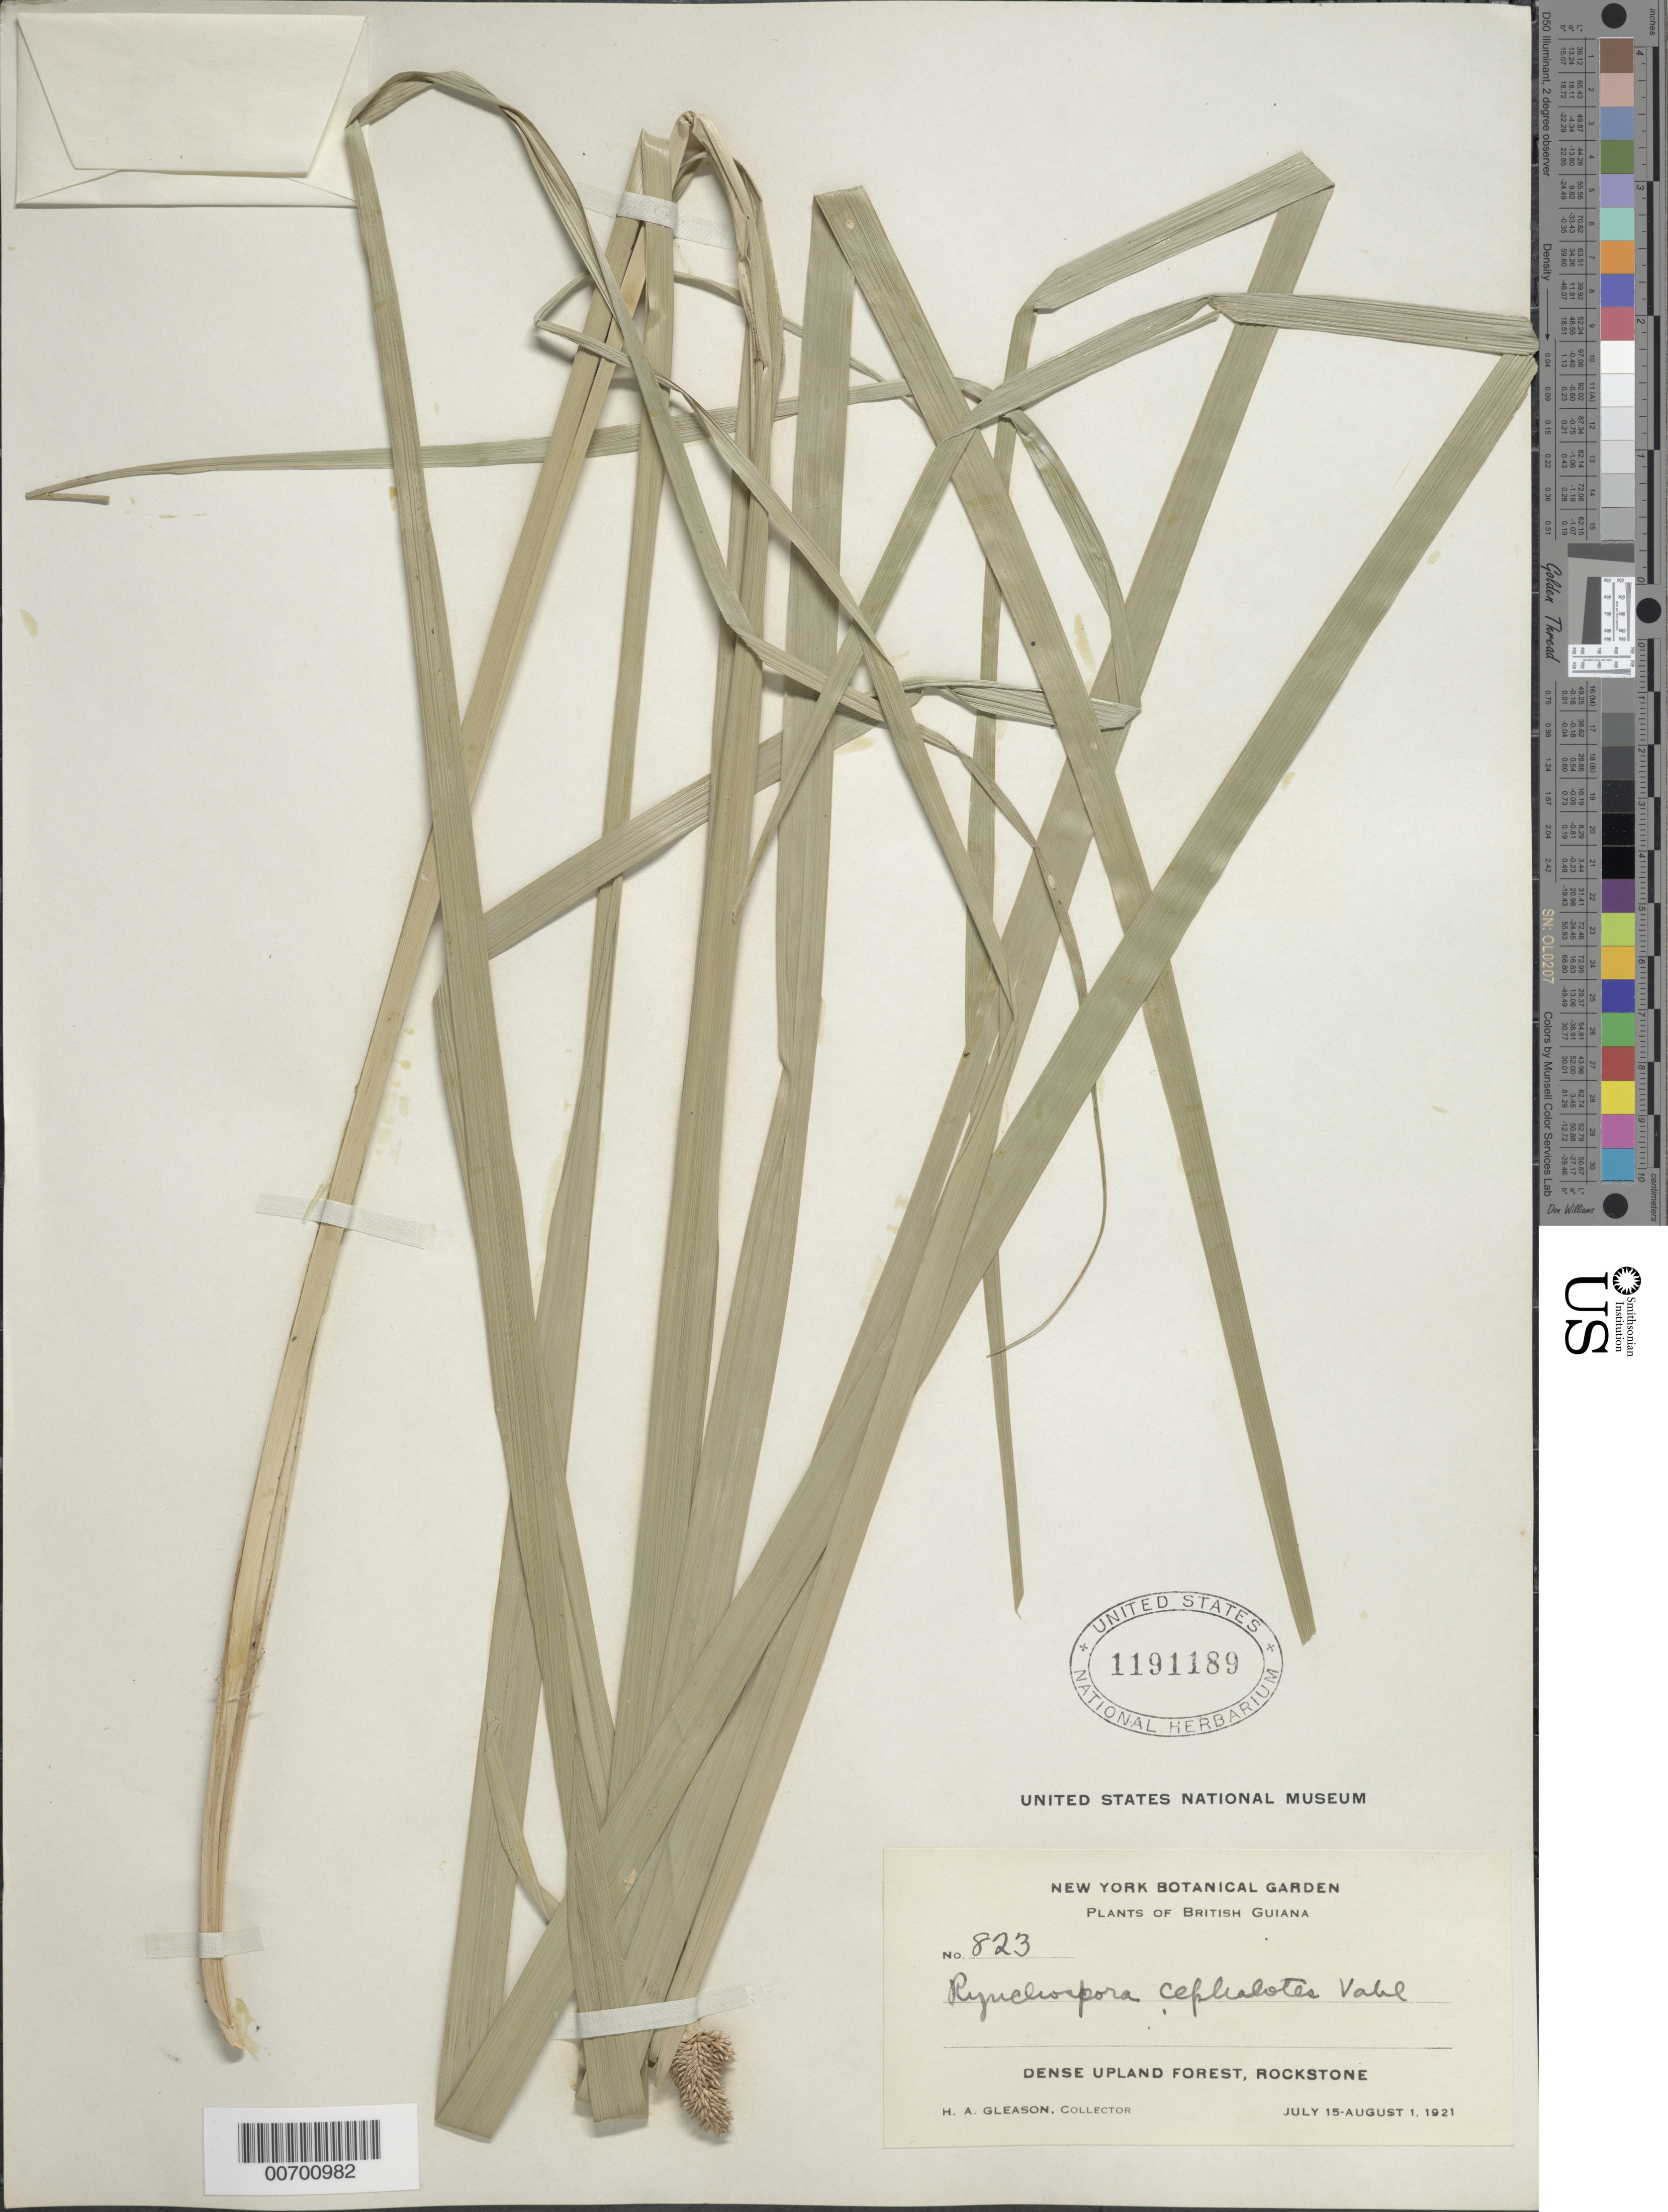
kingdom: Plantae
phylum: Tracheophyta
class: Liliopsida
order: Poales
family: Cyperaceae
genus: Rhynchospora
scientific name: Rhynchospora cephalotes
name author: (L.) Vahl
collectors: H. A. Gleason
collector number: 823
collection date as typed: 15-Jul-21 to 1-Aug-21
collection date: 1921-07-15/1921-08-01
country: Guyana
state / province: U. Demerara-Berbice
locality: Rockstone, in and about the village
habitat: Dense upland forest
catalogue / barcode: US 1191189